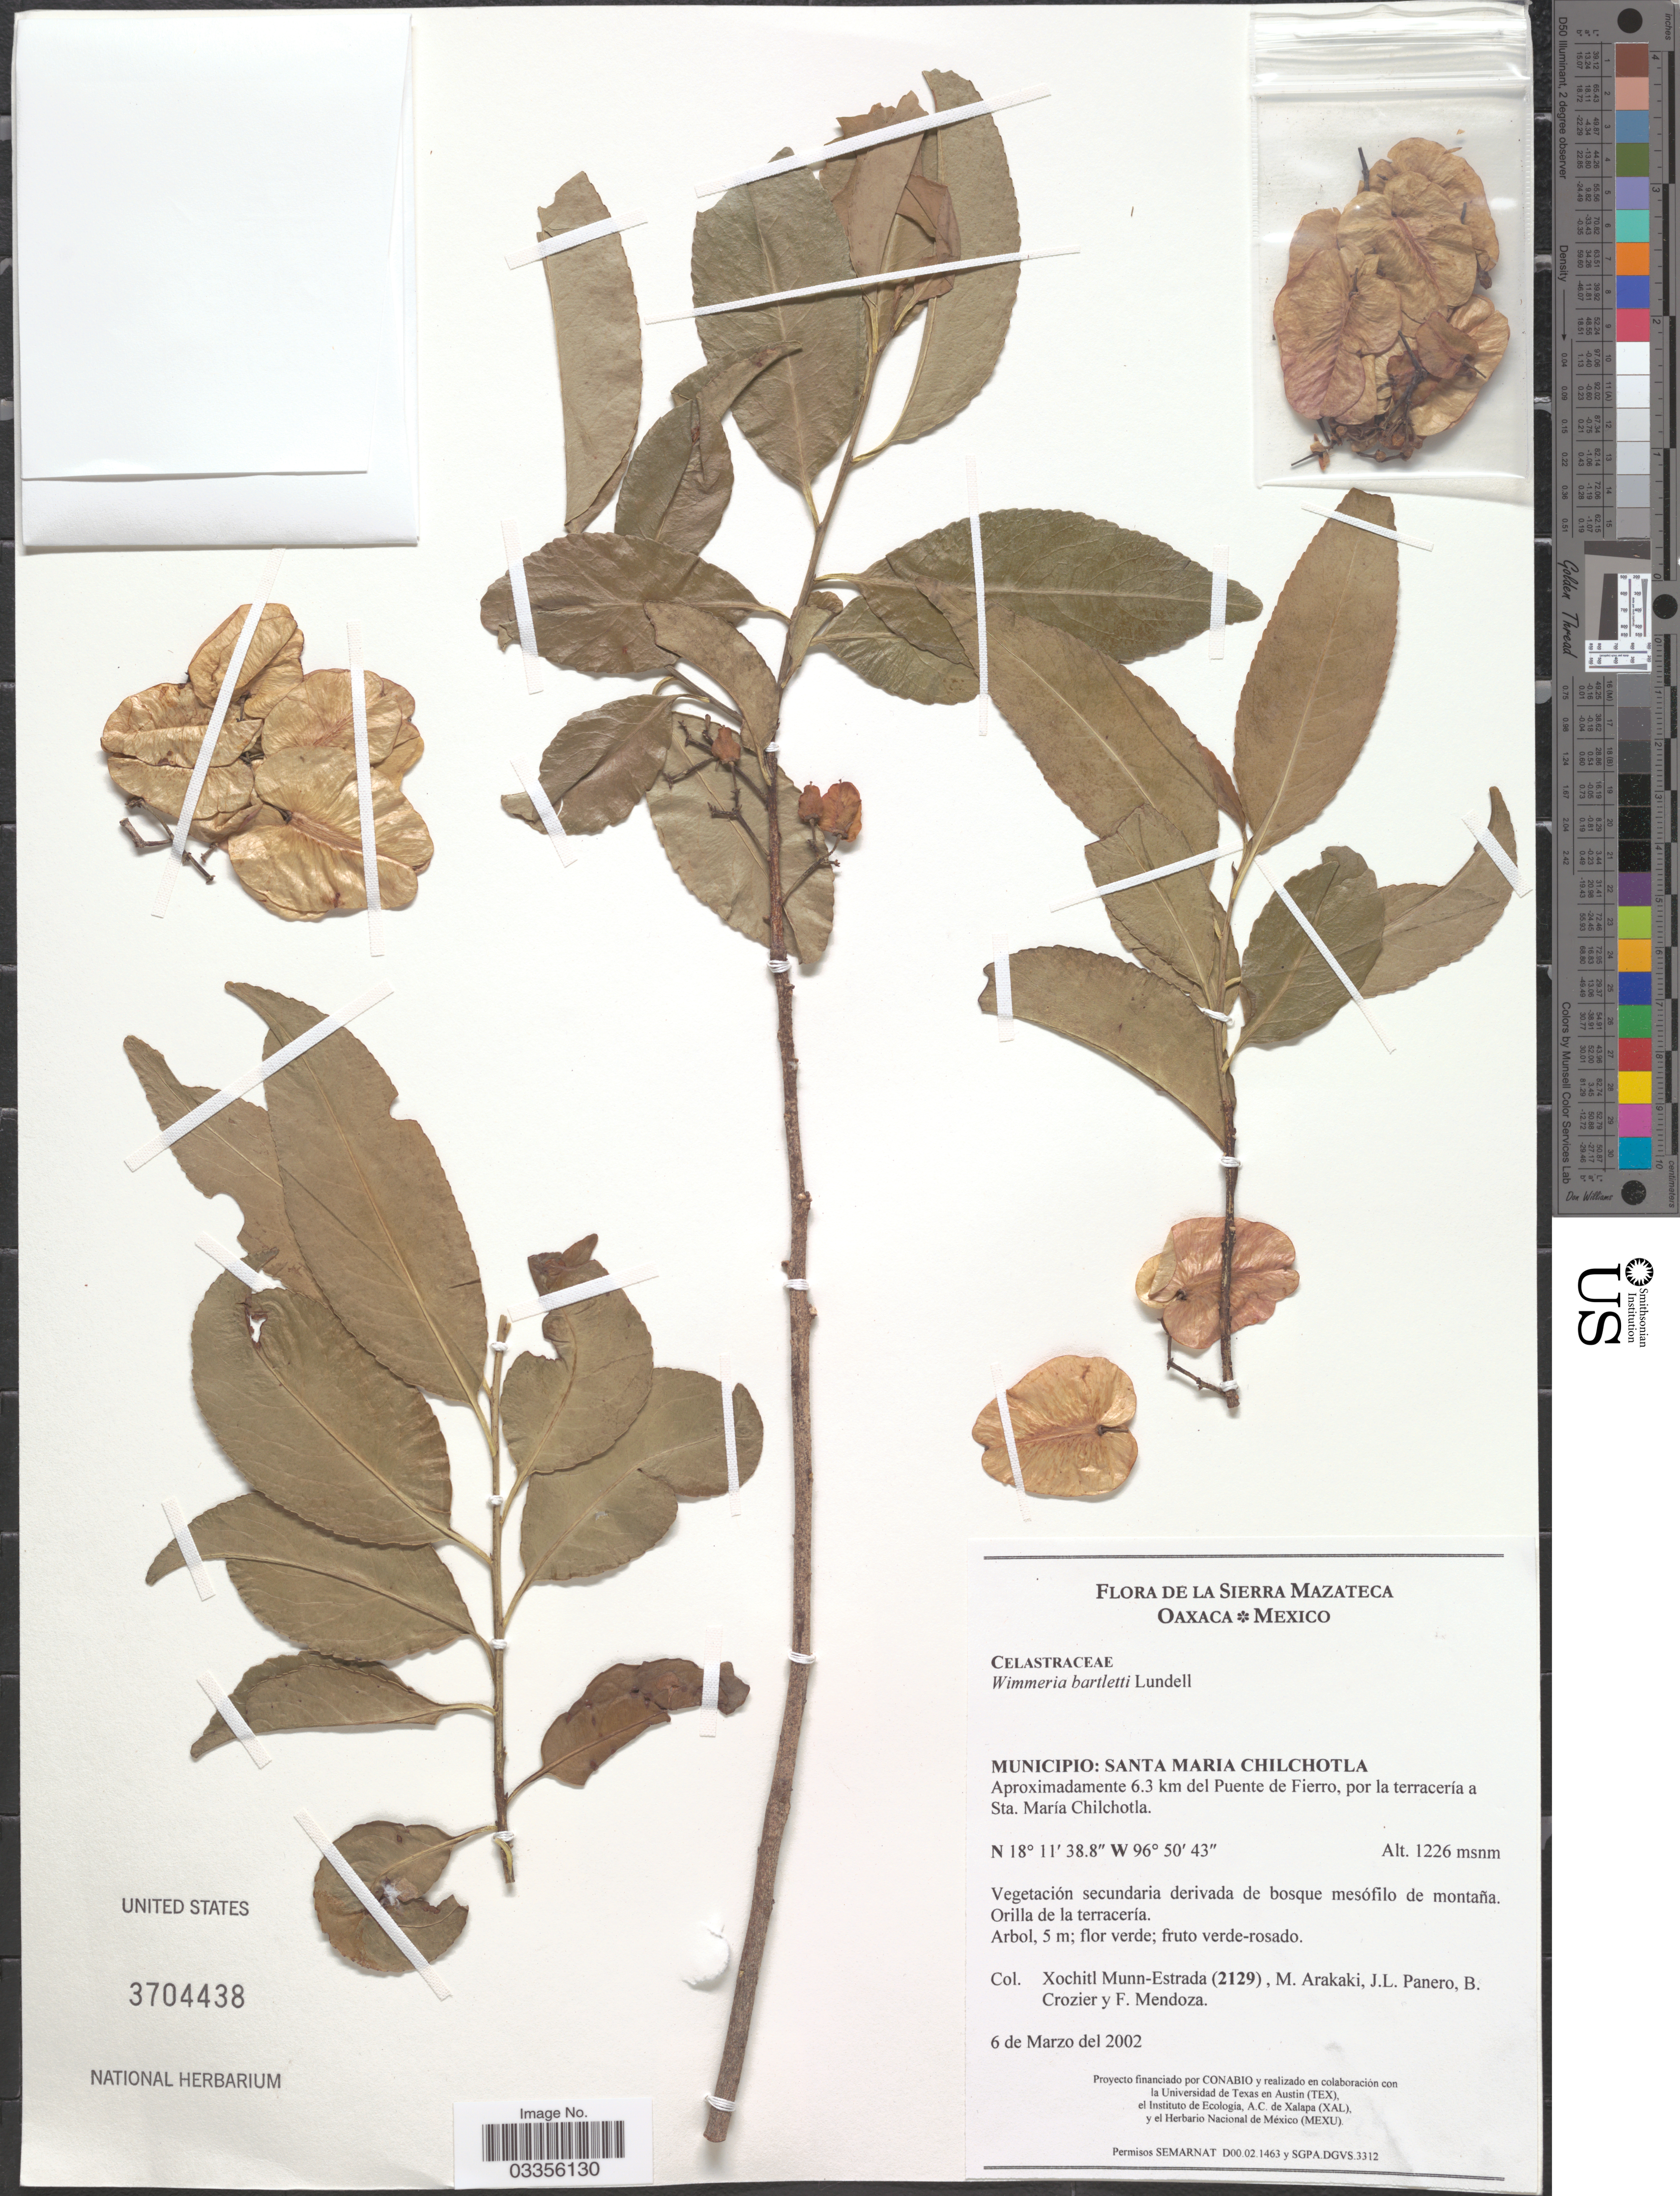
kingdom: Plantae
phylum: Tracheophyta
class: Magnoliopsida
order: Celastrales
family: Celastraceae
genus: Wimmeria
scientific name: Wimmeria bartlettii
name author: Lundell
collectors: X. Munn-Estrada, M. Arakaki, J. L. Panero, B. Crozier & F. Mendoza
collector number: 2129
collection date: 2002-03-06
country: Mexico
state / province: Oaxaca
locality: La Sierra Mazateca. Municipio: Santa Maria Chilchotla. Aproximadamente 6.3 km del Puente de Fierro, por la terracería a Sta. María Chilchotla.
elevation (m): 1226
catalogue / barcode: US 3704438